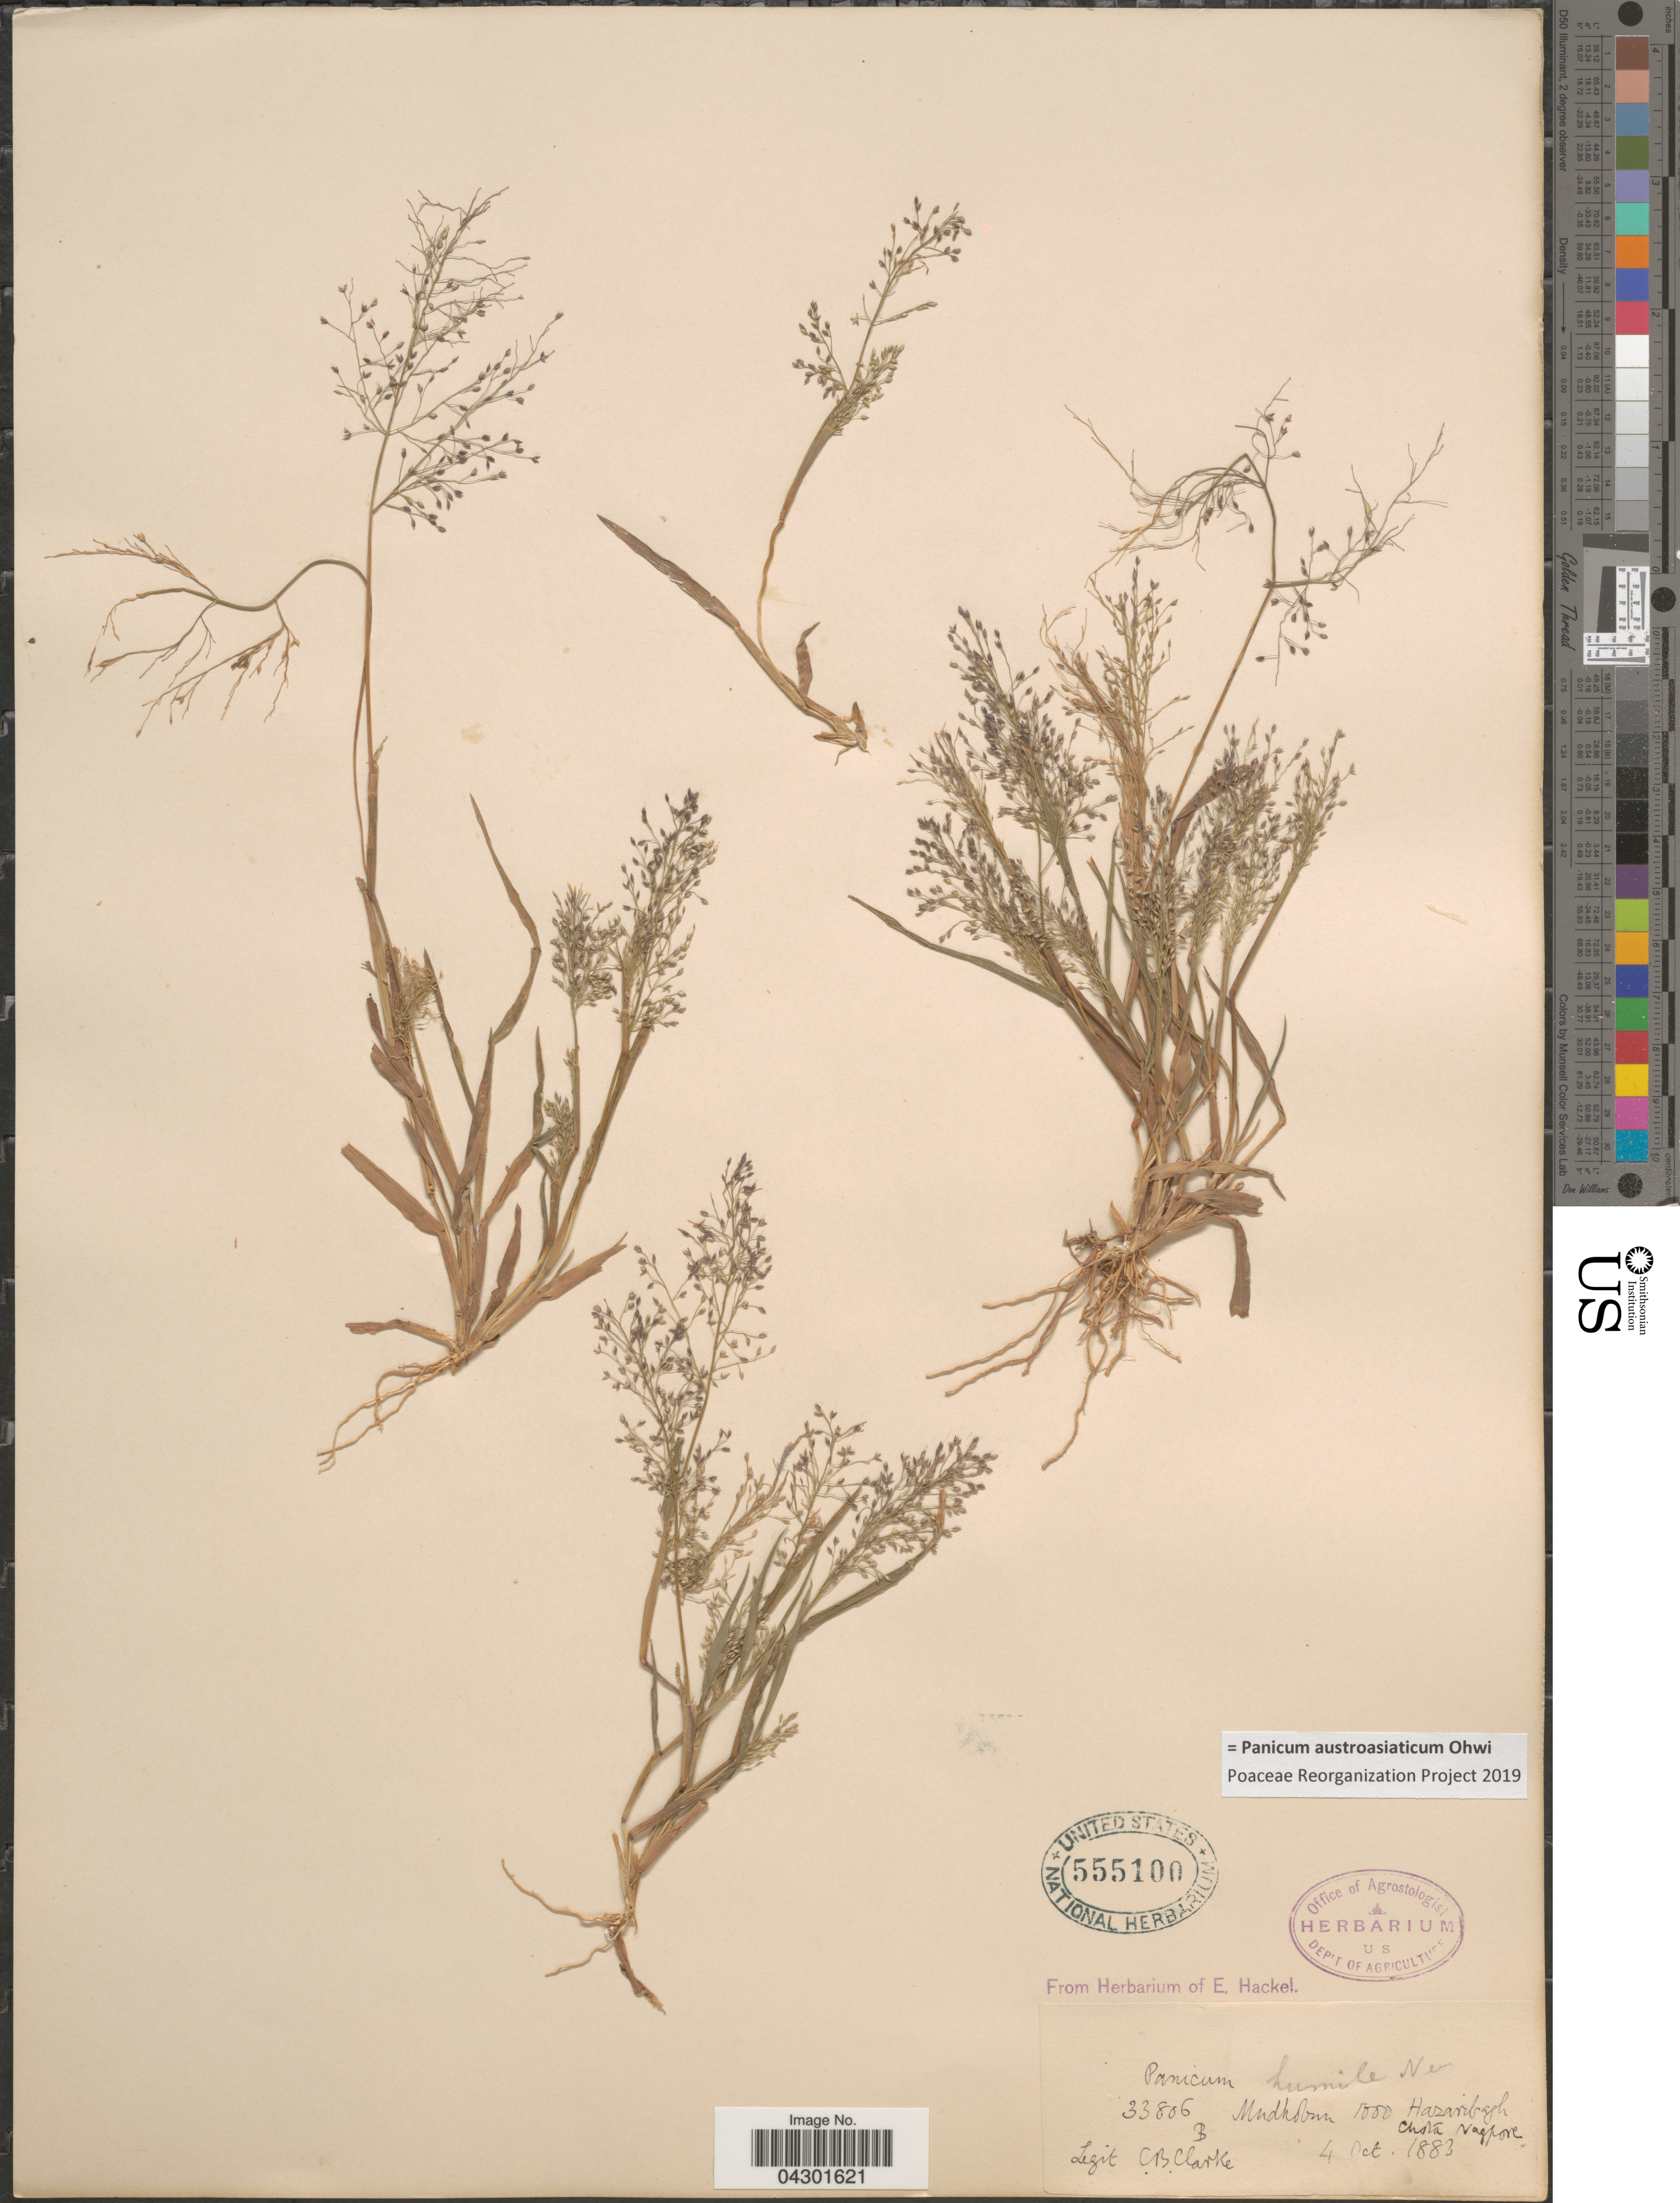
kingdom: Plantae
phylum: Tracheophyta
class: Liliopsida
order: Poales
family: Poaceae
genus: Panicum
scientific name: Panicum austroasiaticum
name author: Ohwi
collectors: C. B. Clarke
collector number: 33806B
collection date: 1883-10-04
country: India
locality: Mudhbun 1000 Hazaribagh Chota Nagpore.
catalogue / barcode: US 555100